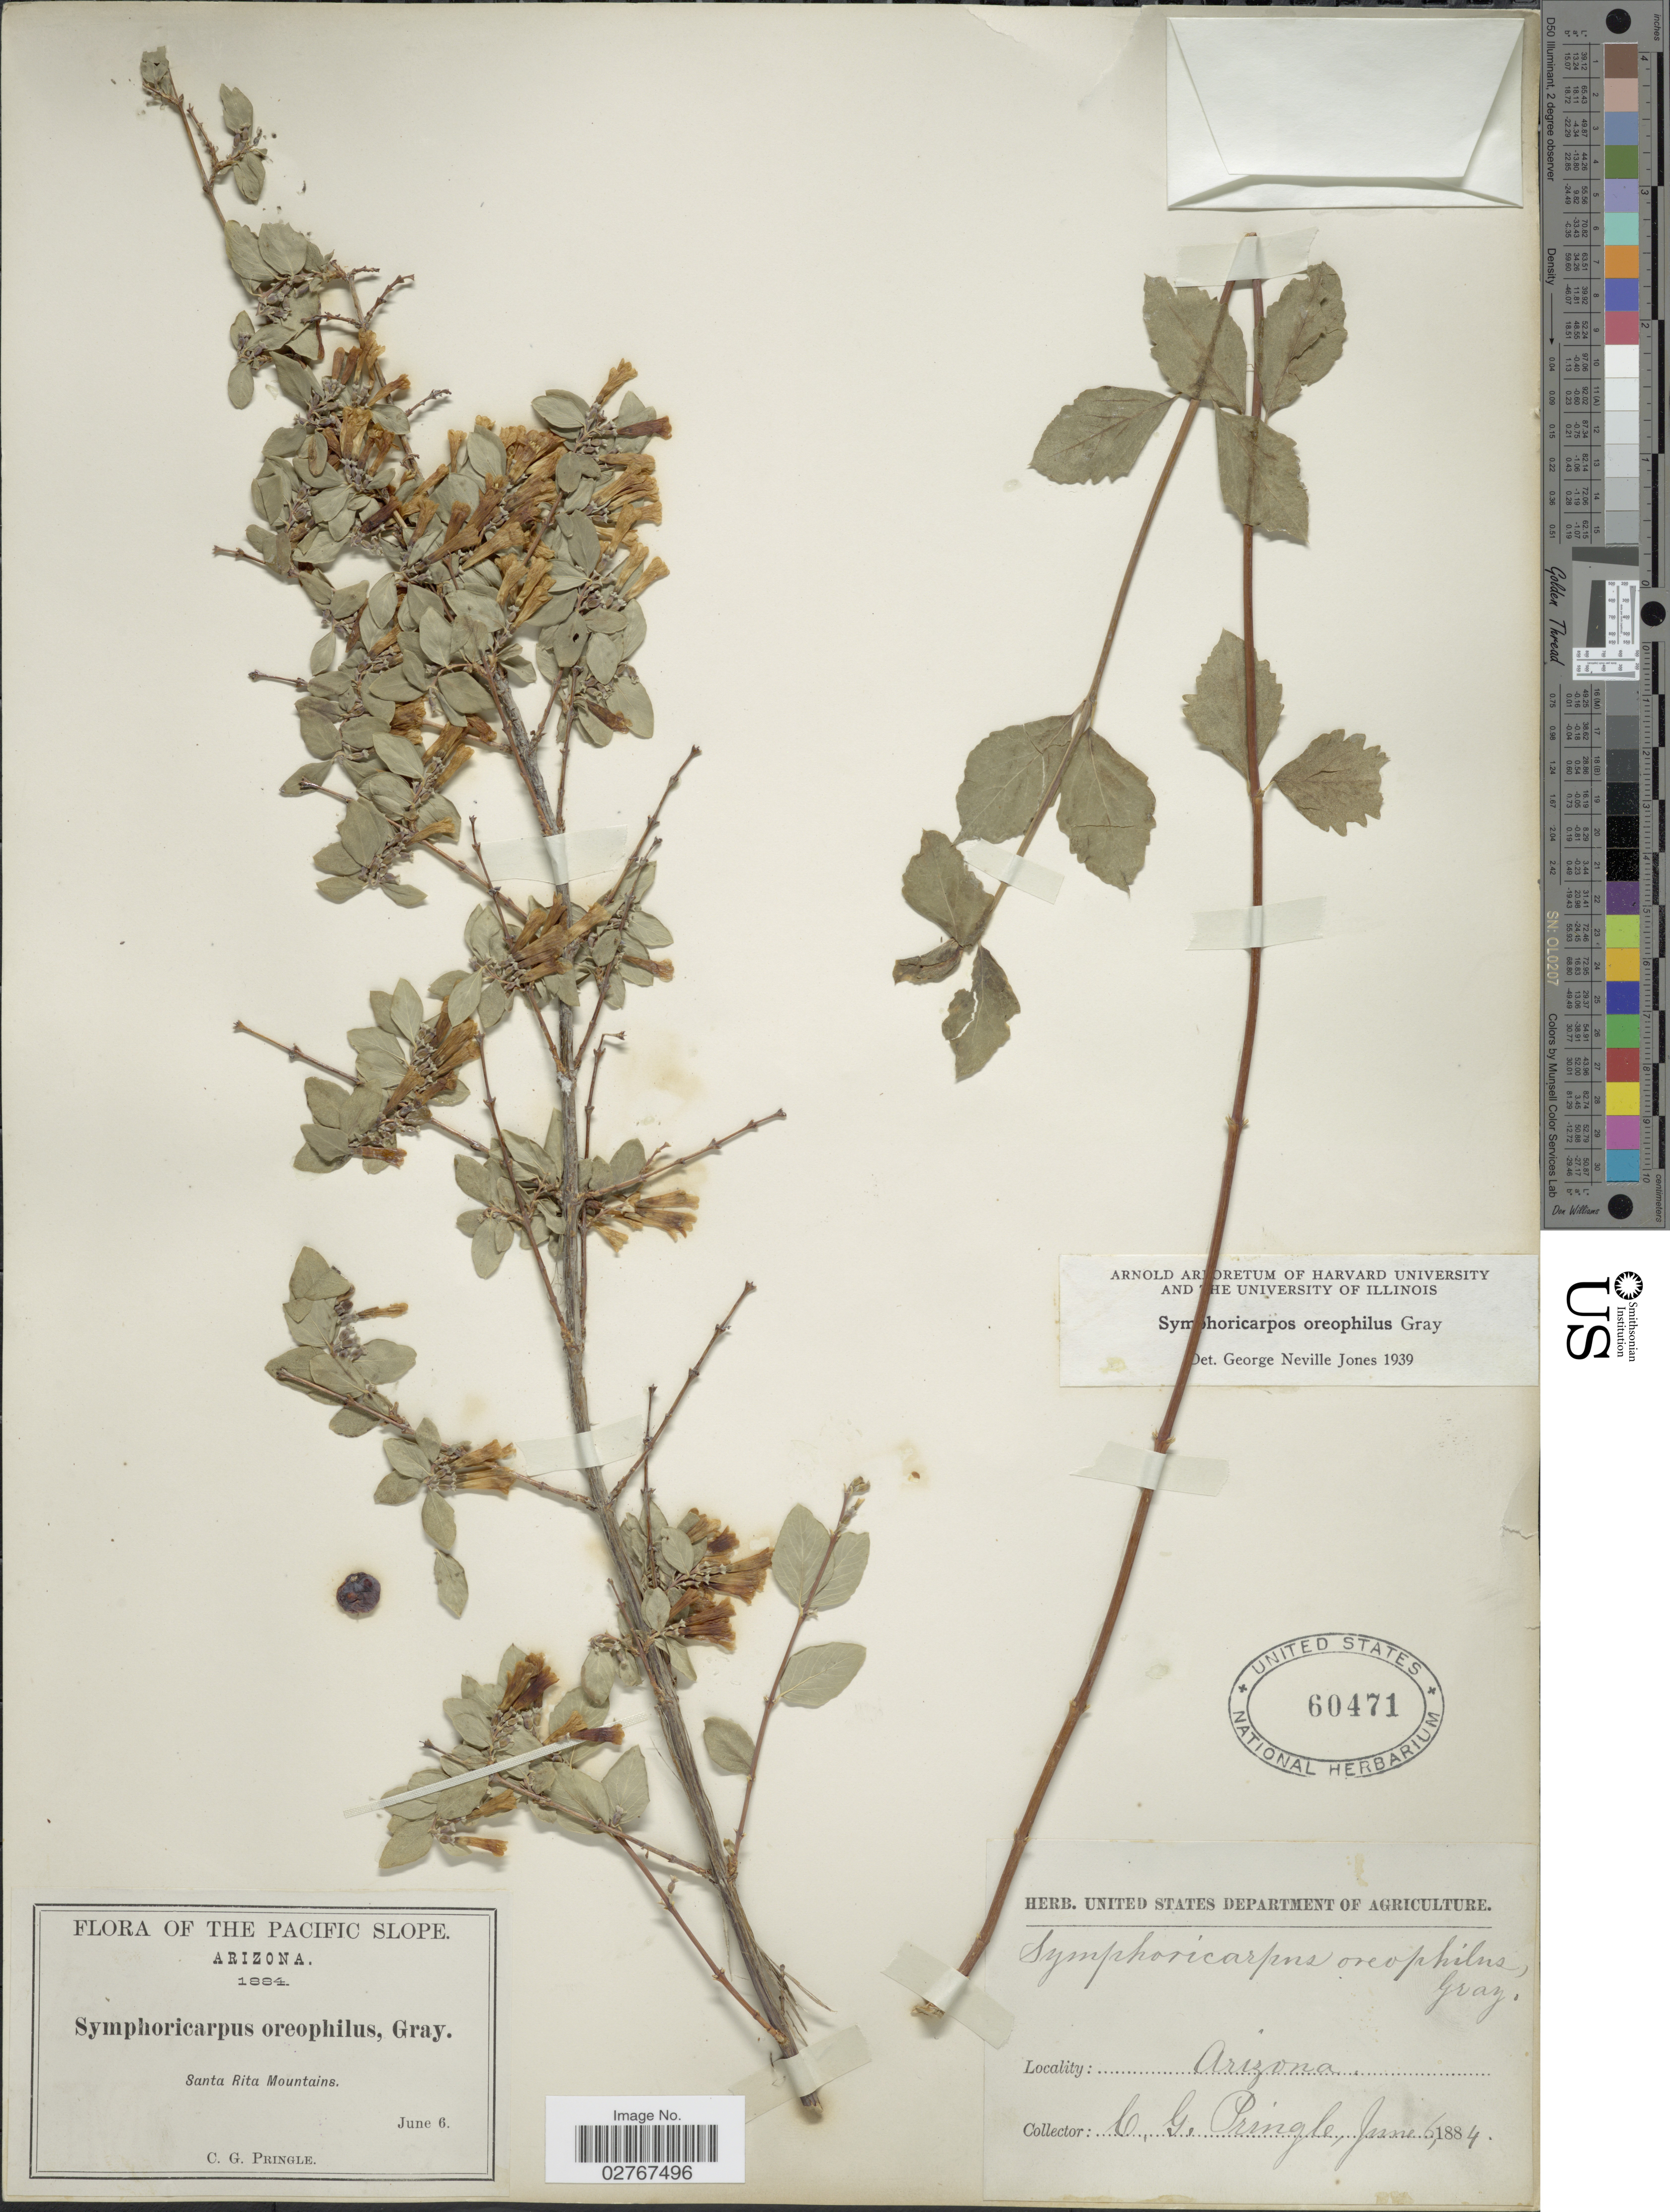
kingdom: Plantae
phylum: Tracheophyta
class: Magnoliopsida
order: Dipsacales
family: Caprifoliaceae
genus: Symphoricarpos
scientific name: Symphoricarpos oreophilus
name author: A. Gray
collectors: C. G. Pringle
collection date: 1884-06-06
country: United States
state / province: Arizona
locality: The Pacific Slope, Santa Rita Mountains.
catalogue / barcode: US 60471